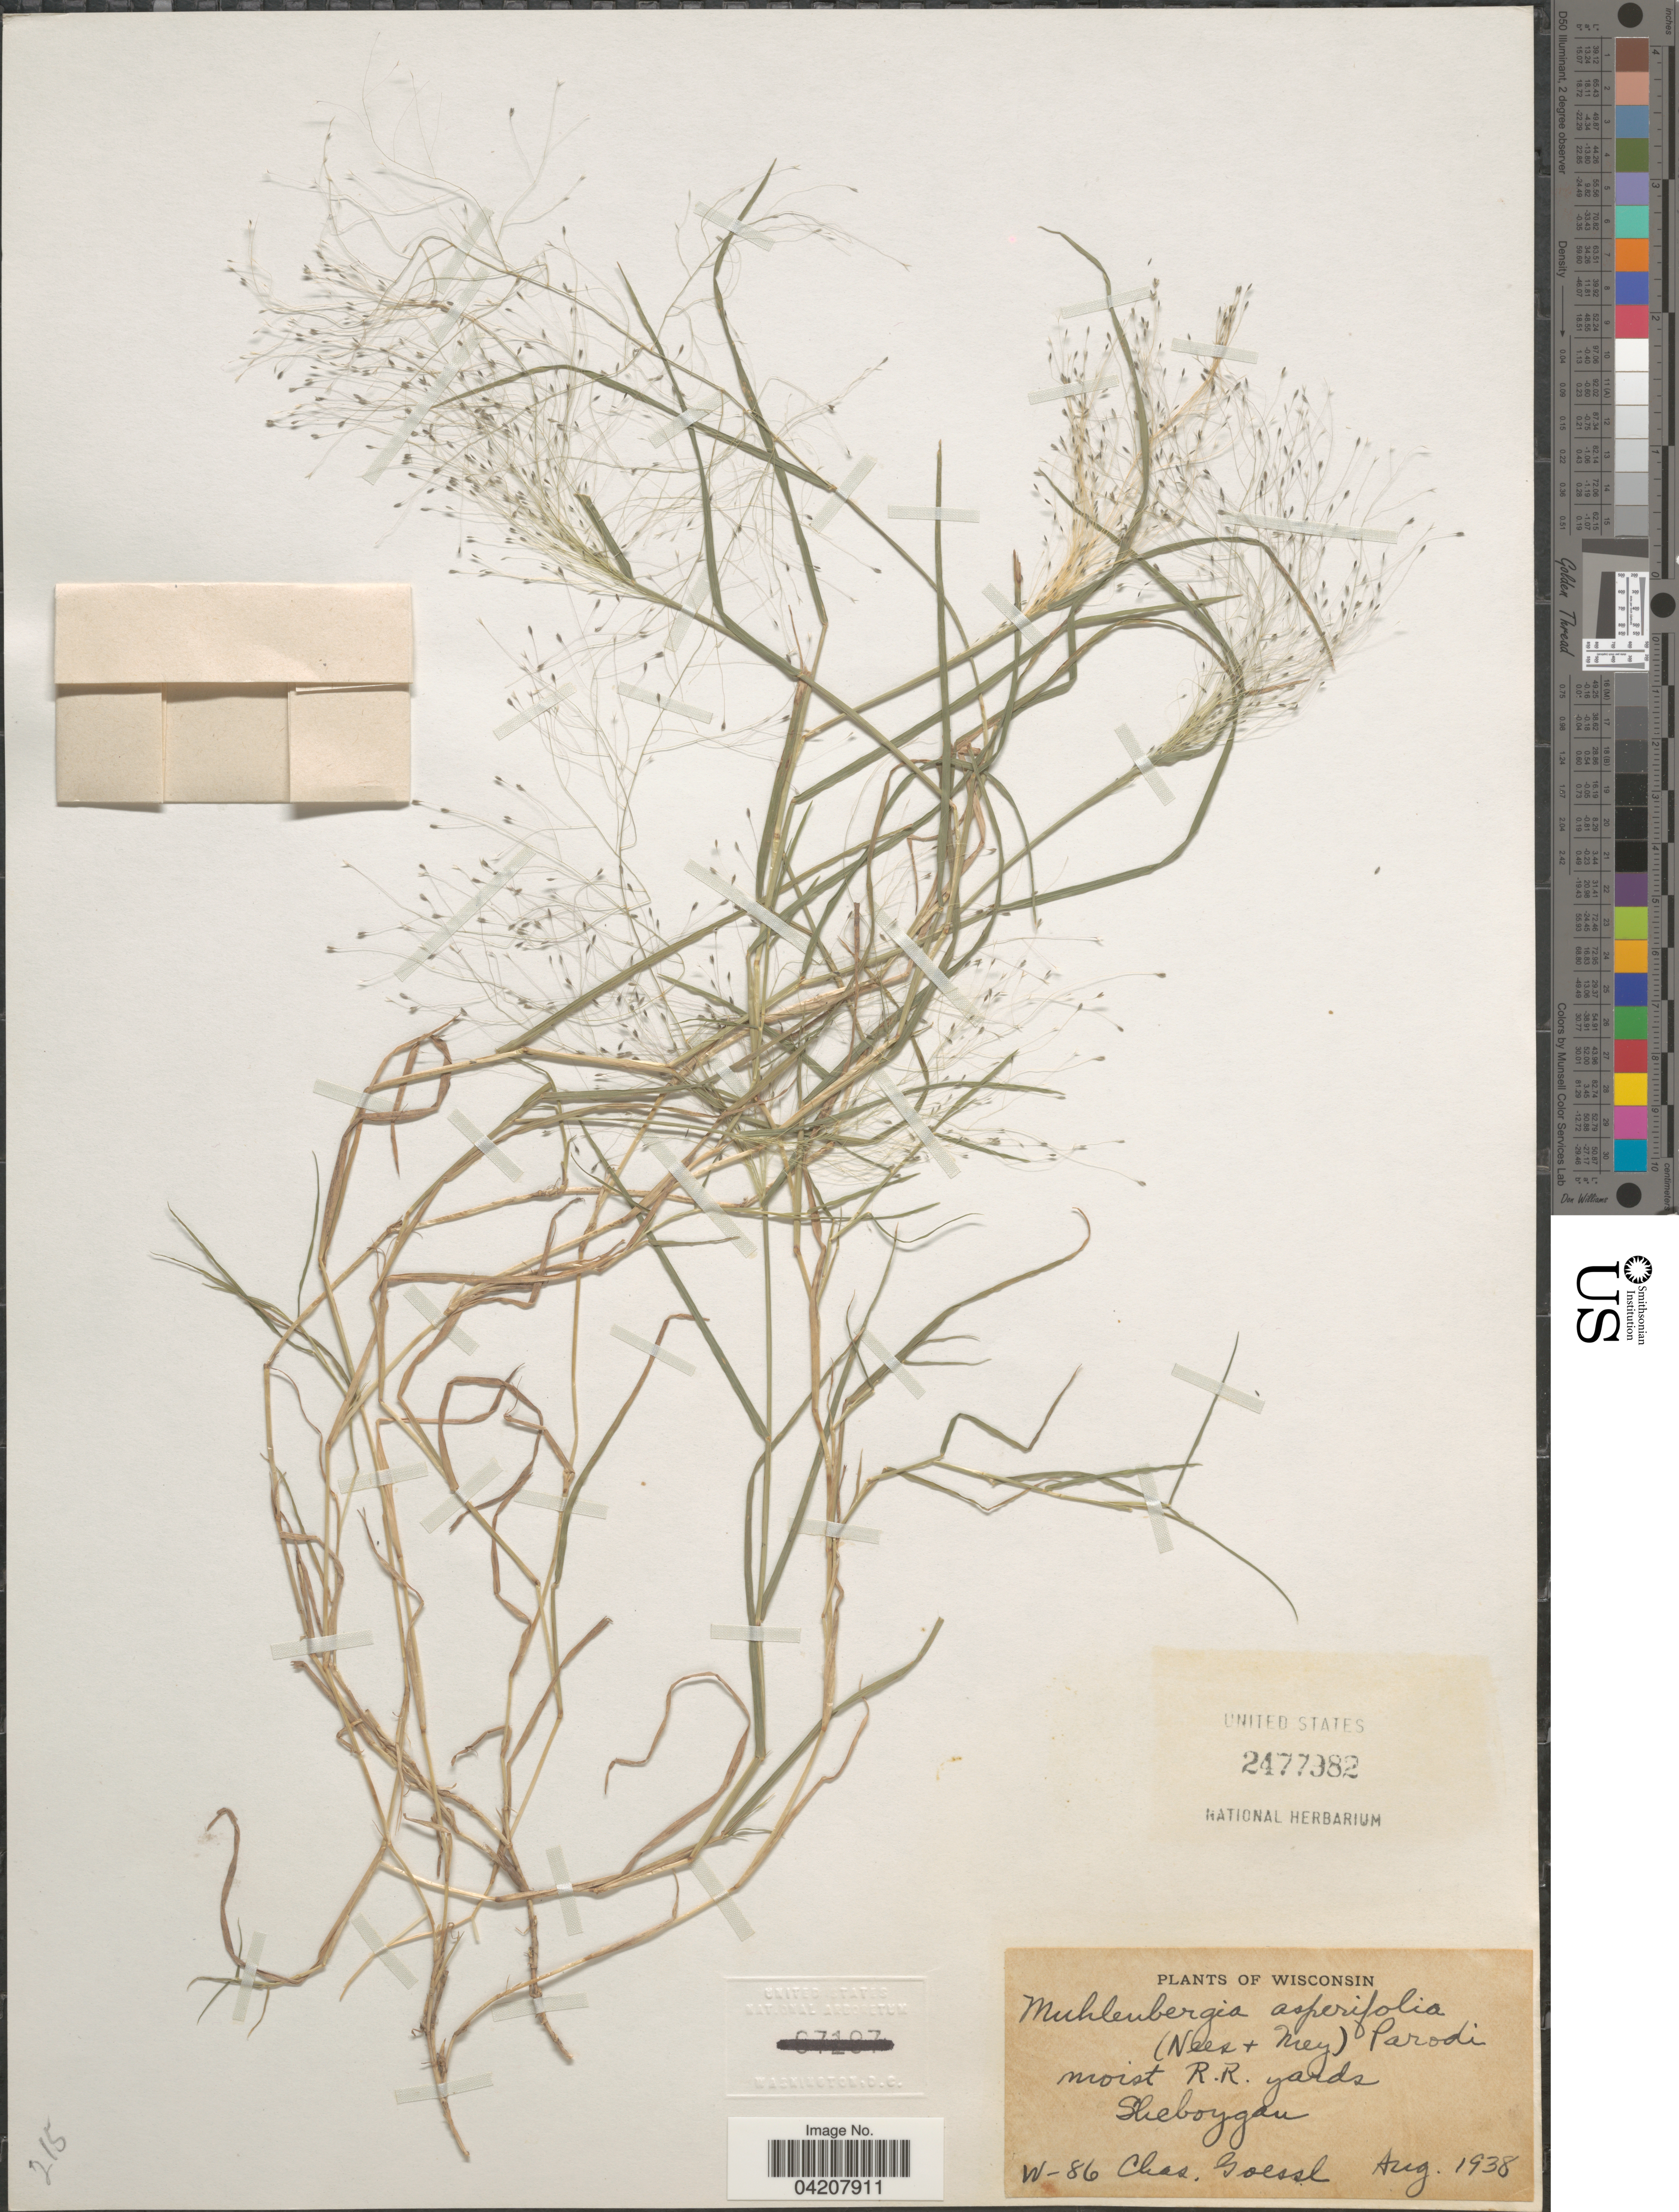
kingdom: Plantae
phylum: Tracheophyta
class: Liliopsida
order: Poales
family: Poaceae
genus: Muhlenbergia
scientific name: Muhlenbergia asperifolia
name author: (Nees & Meyen ex Trin.) Parodi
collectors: C. Goessl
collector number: W-86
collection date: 1938-08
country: United States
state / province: Wisconsin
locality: Moist R.R. yards. Sheboygan.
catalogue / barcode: US 2477982